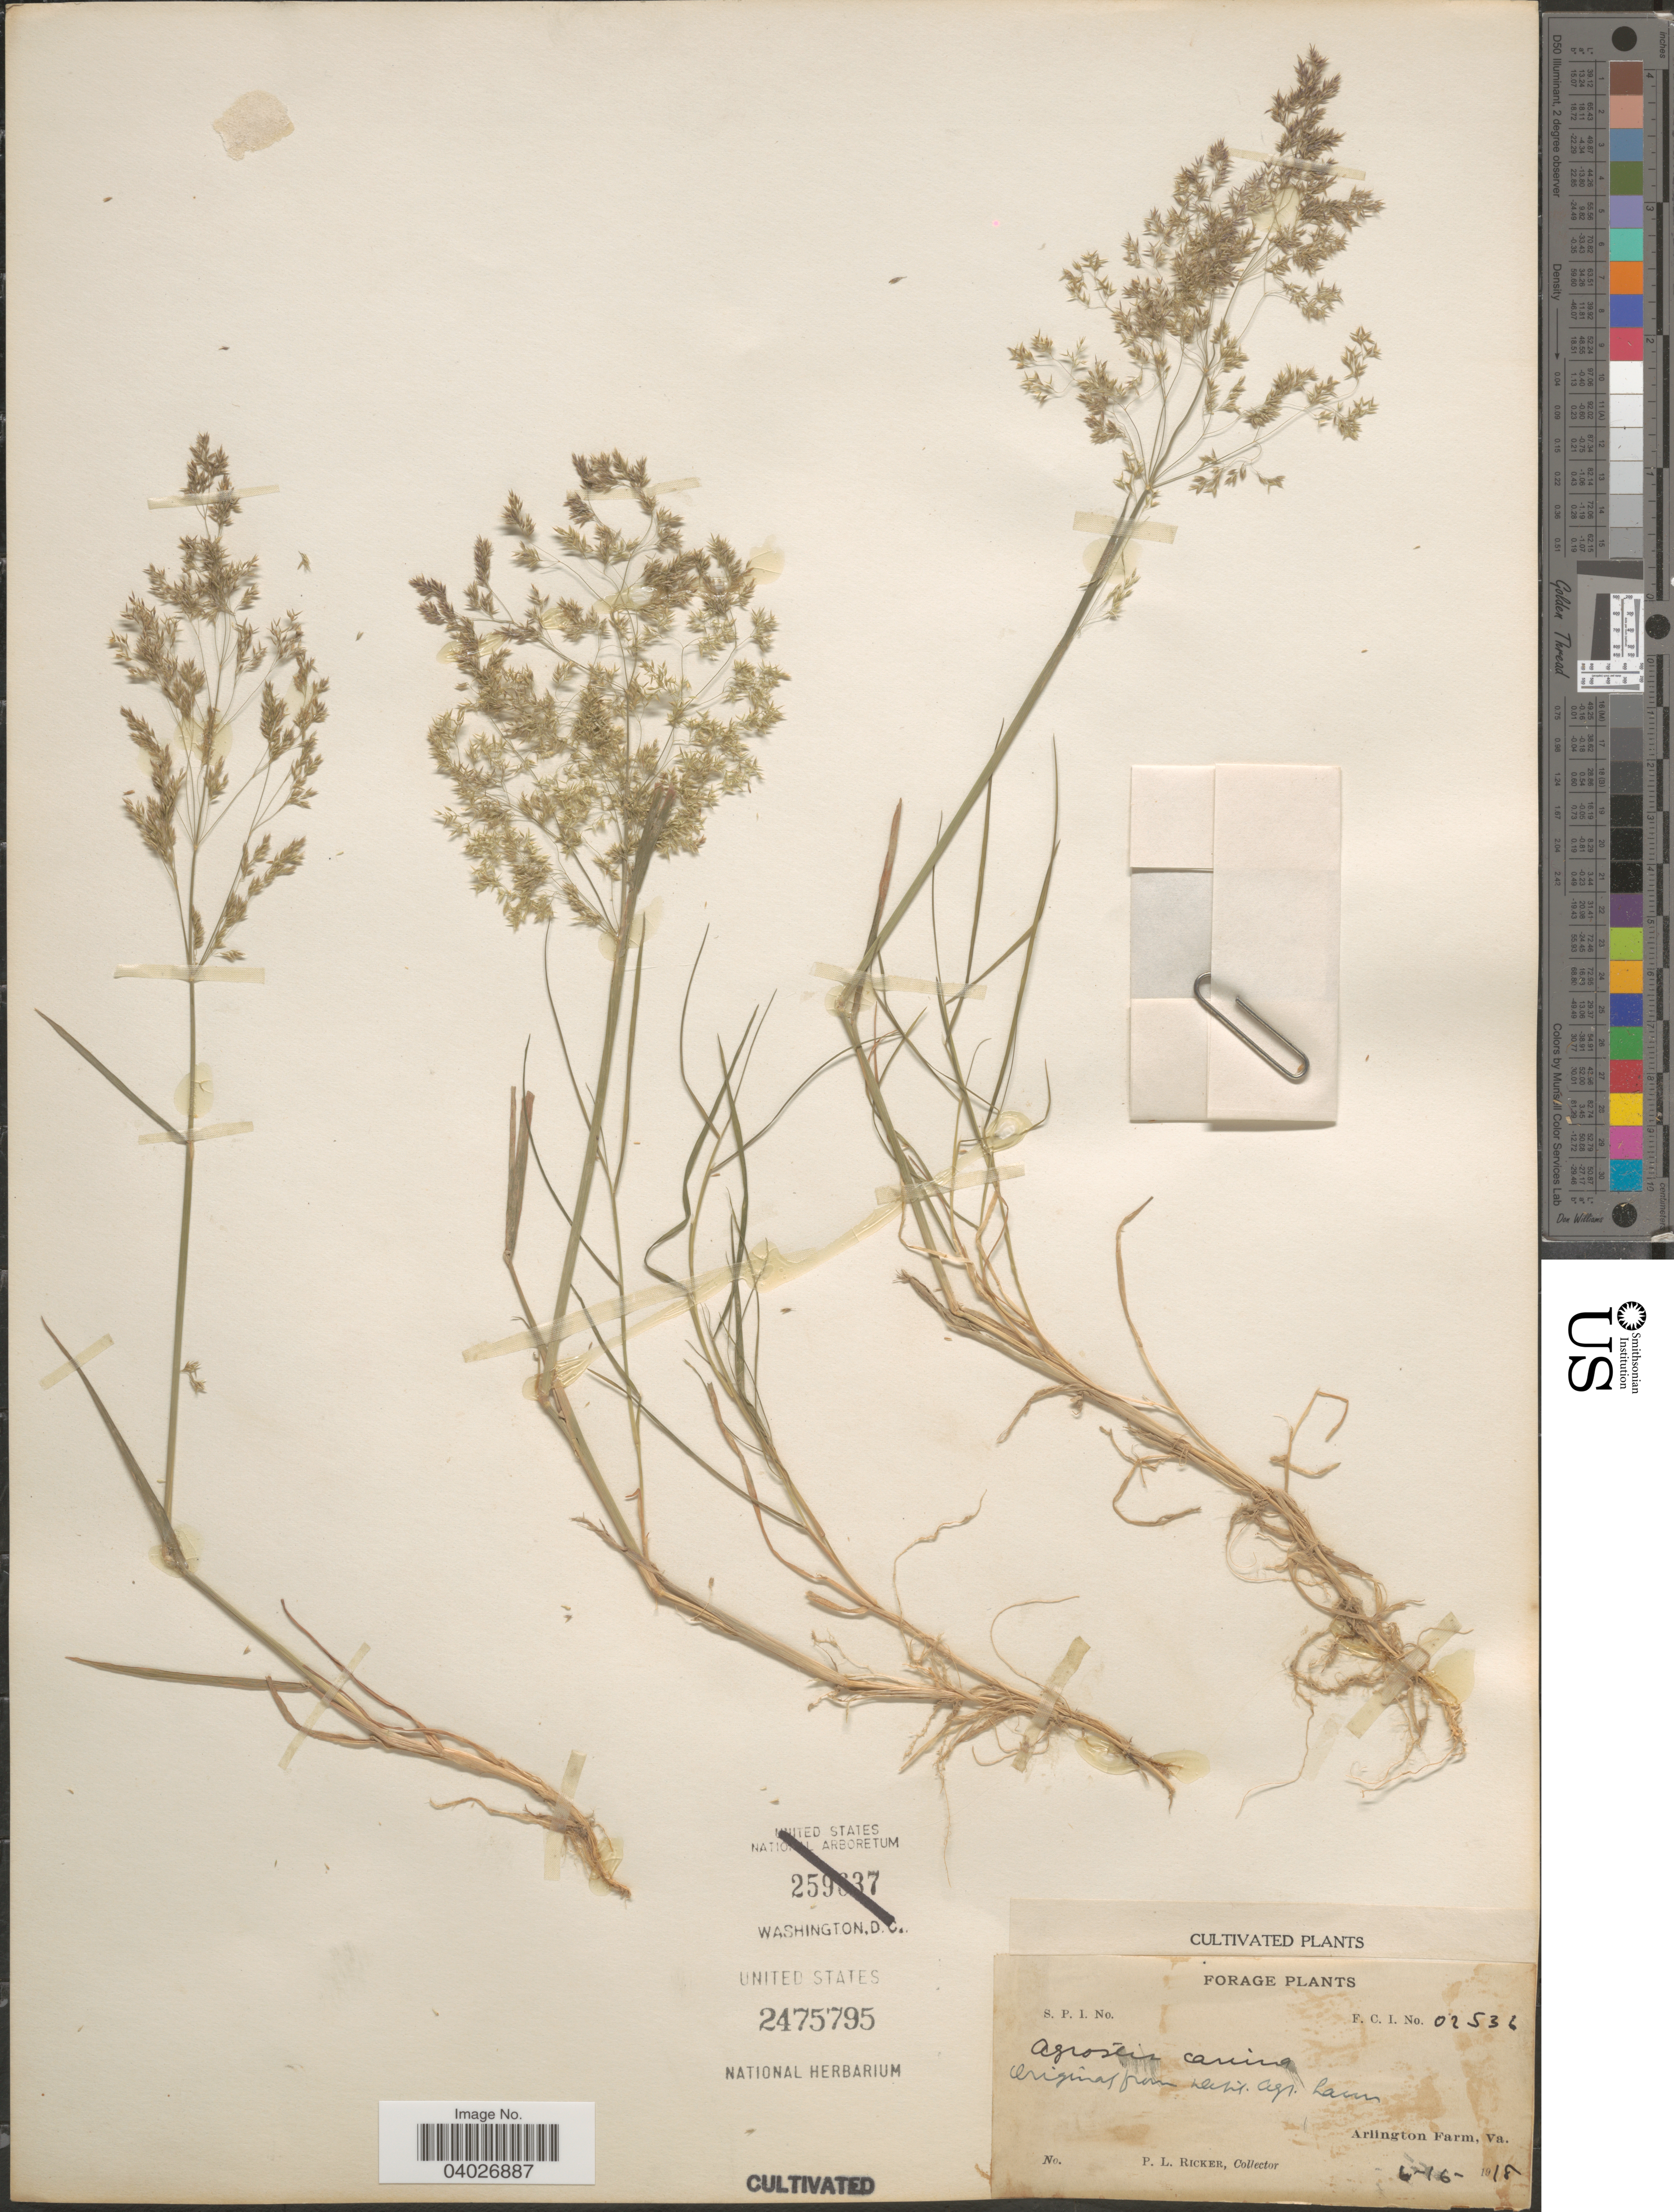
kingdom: Plantae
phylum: Tracheophyta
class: Liliopsida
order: Poales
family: Poaceae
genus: Agrostis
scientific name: Agrostis canina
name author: L.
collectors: P. Ricker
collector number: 02536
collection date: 1918-06-16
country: United States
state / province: Virginia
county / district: Arlington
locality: Arlington Farm.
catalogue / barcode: US 2475795